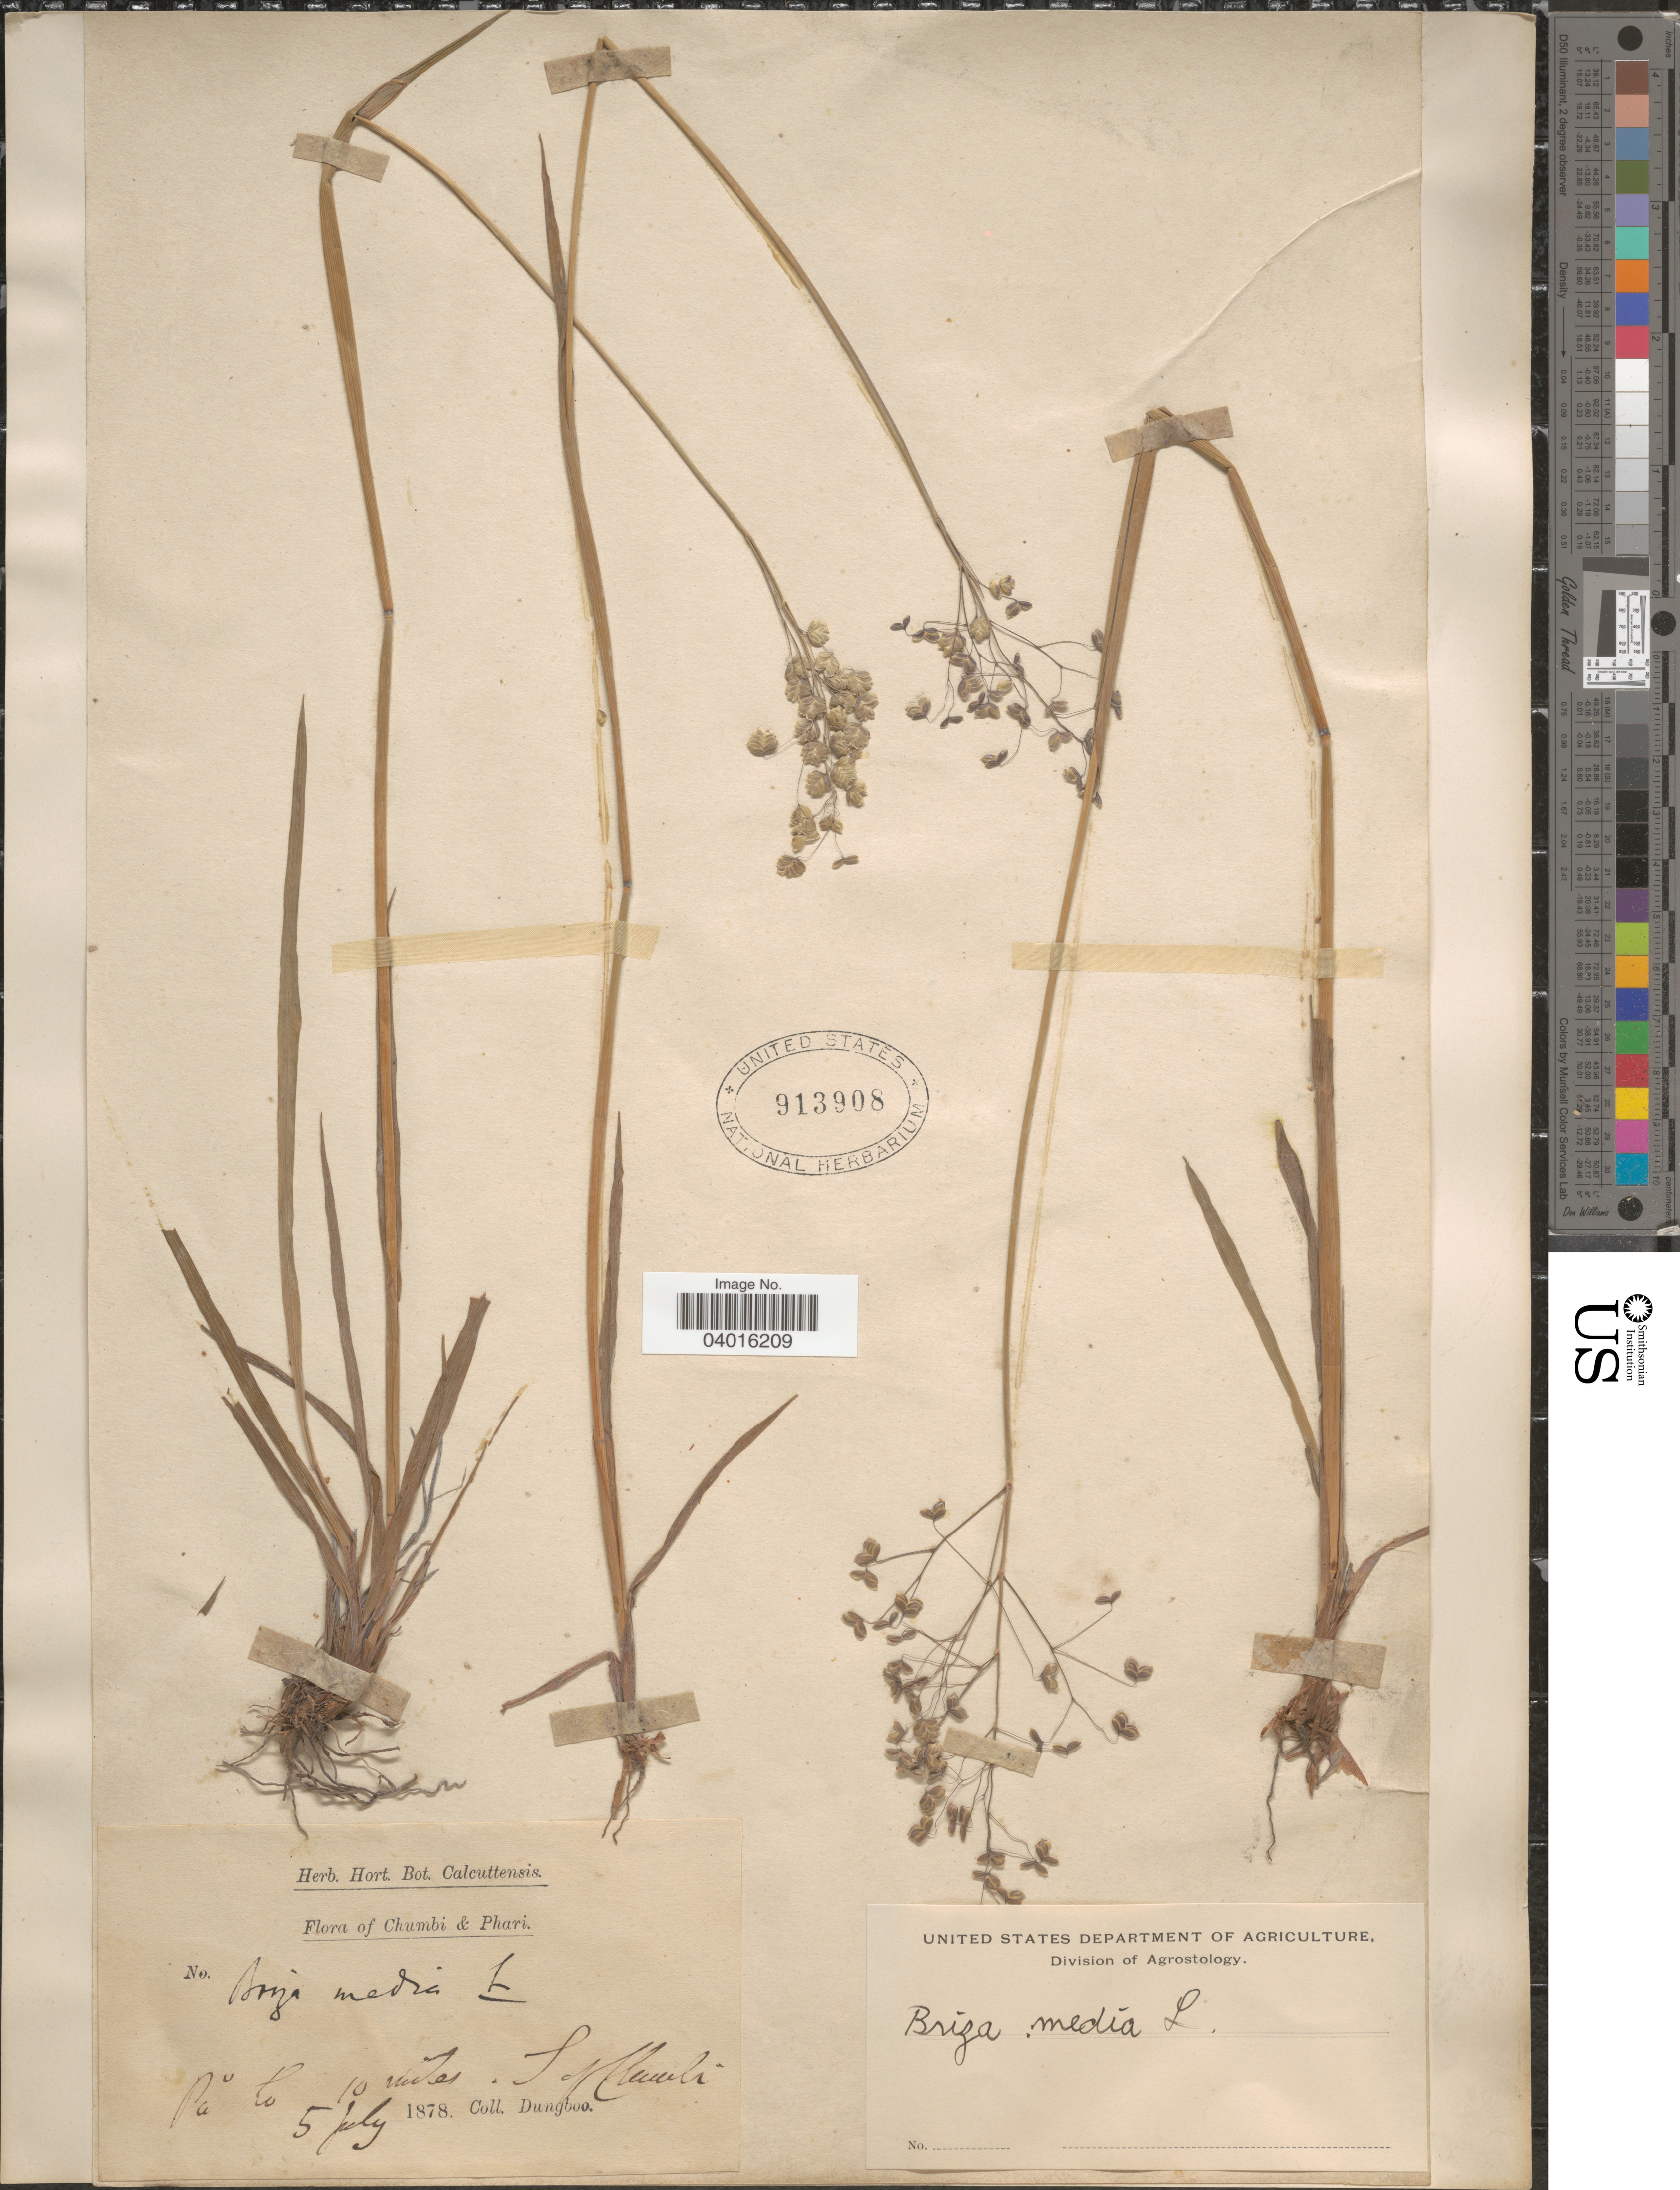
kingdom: Plantae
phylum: Tracheophyta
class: Liliopsida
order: Poales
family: Poaceae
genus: Briza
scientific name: Briza media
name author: L.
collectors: Dungboo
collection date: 1878-07-05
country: China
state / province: Xizang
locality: Chumbi & Phari. Pa lo 10 miles. S. of Mawbi. [interpreted]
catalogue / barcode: US 913908